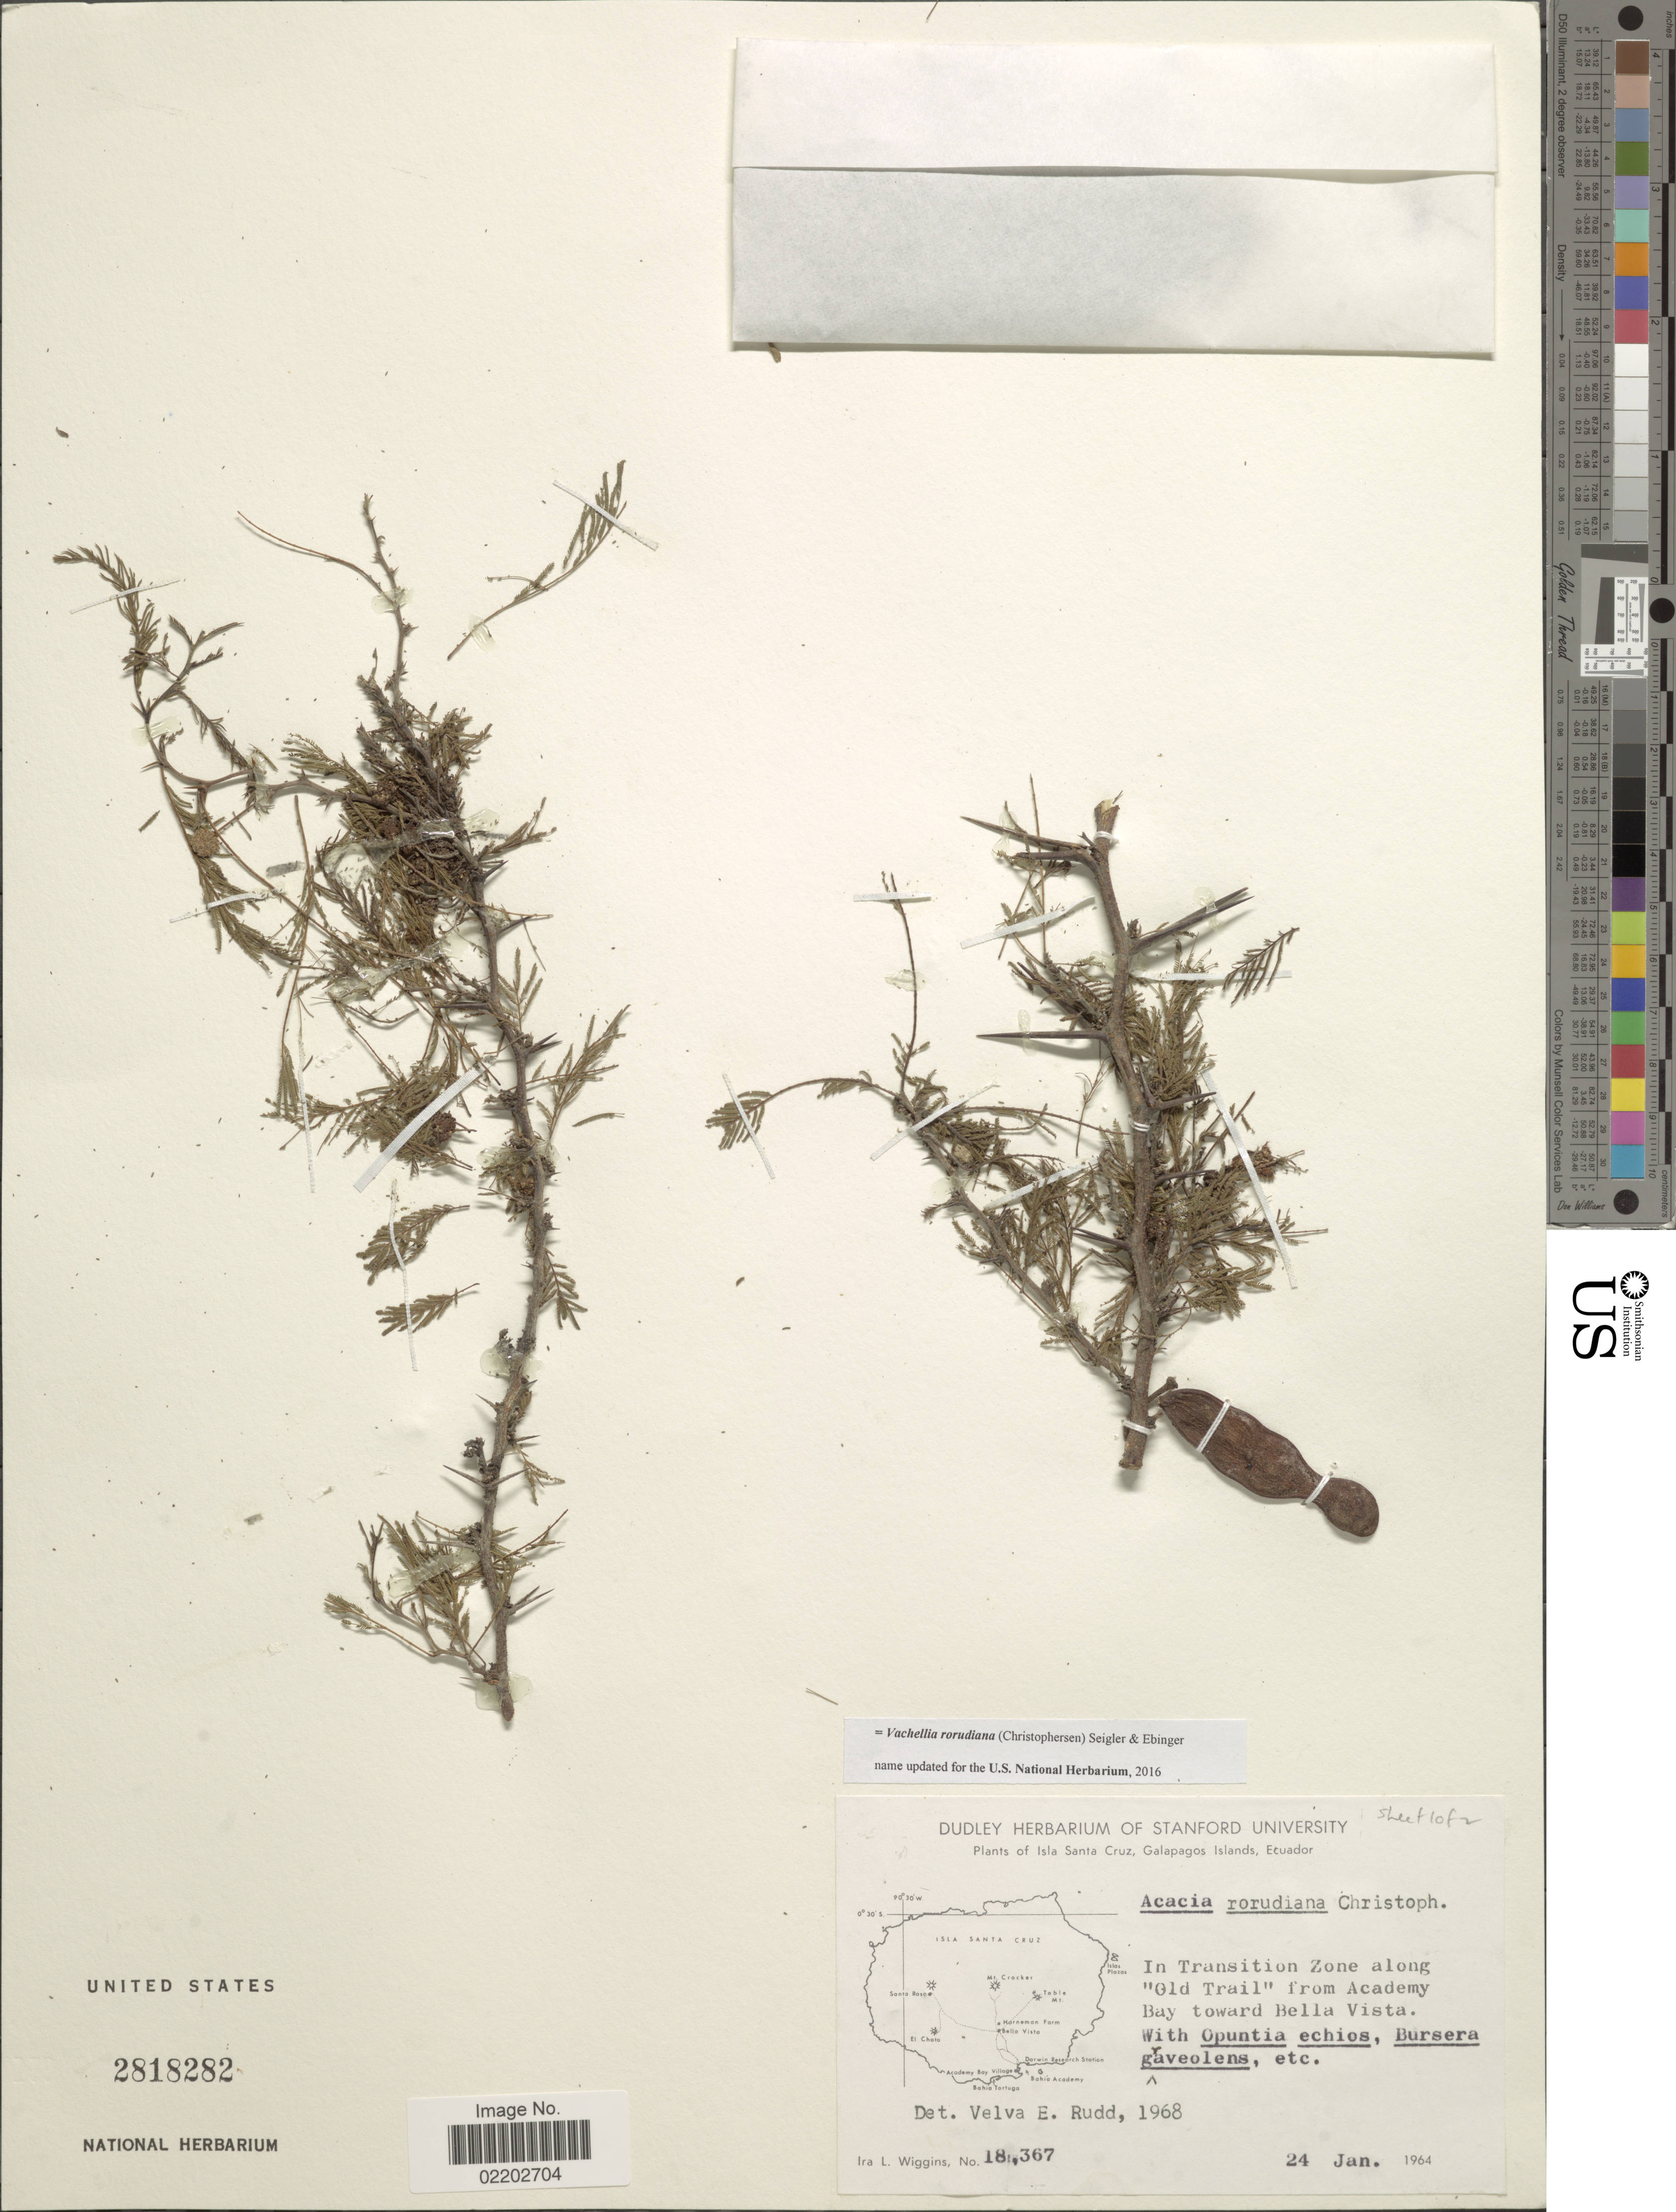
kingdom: Plantae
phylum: Tracheophyta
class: Magnoliopsida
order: Fabales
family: Fabaceae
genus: Vachellia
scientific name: Vachellia rorudiana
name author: (Christoph.) Seigler & Ebinger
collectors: I. L. Wiggins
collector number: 18367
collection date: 1964-01-24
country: Ecuador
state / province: Colón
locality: Isla Santa Cruz, Galapagos Islands, in Transition Zone along "Old Trail" from Academy Bay toward Bella Vista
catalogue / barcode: US 2818282